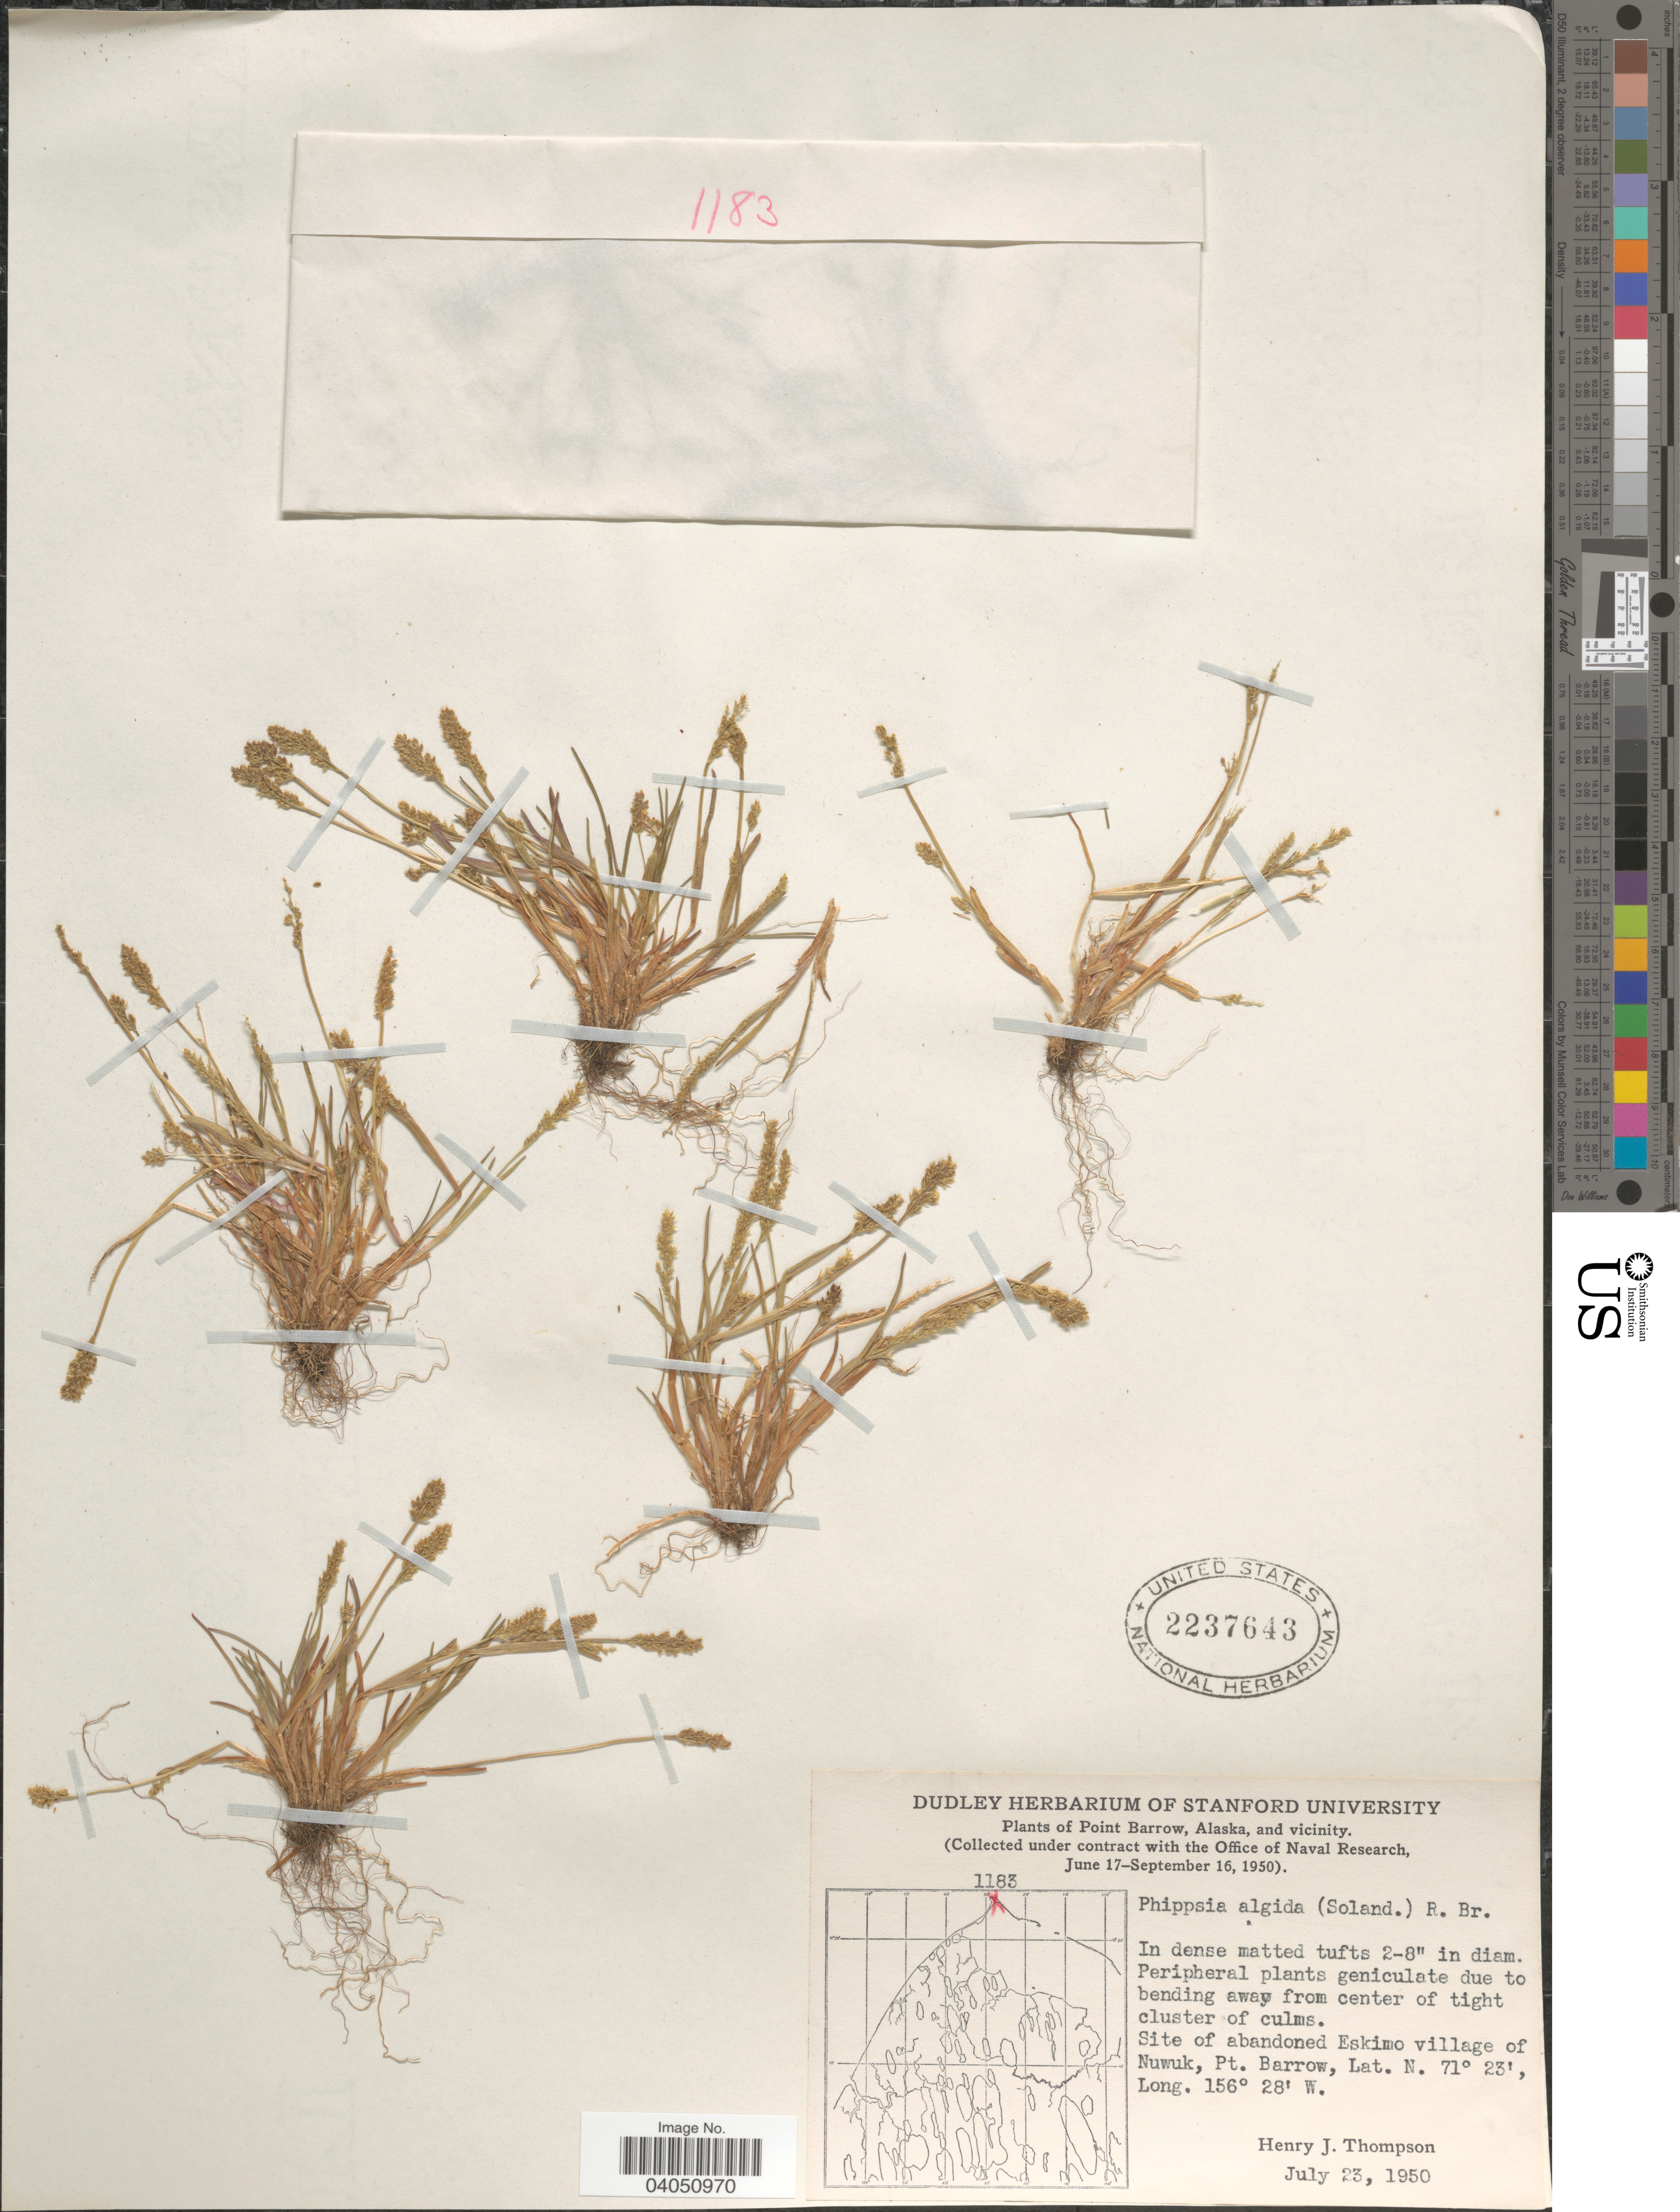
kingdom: Plantae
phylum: Tracheophyta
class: Liliopsida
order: Poales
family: Poaceae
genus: Phippsia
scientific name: Phippsia algida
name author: (Sol.) R. Br.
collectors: H. J. Thompson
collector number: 1183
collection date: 1950-07-23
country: United States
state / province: Alaska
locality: Point Barrow, and vicinity. Site of abandoned Eskimo village of Nuwuk, Pt. Barrow.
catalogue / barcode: US 2237643